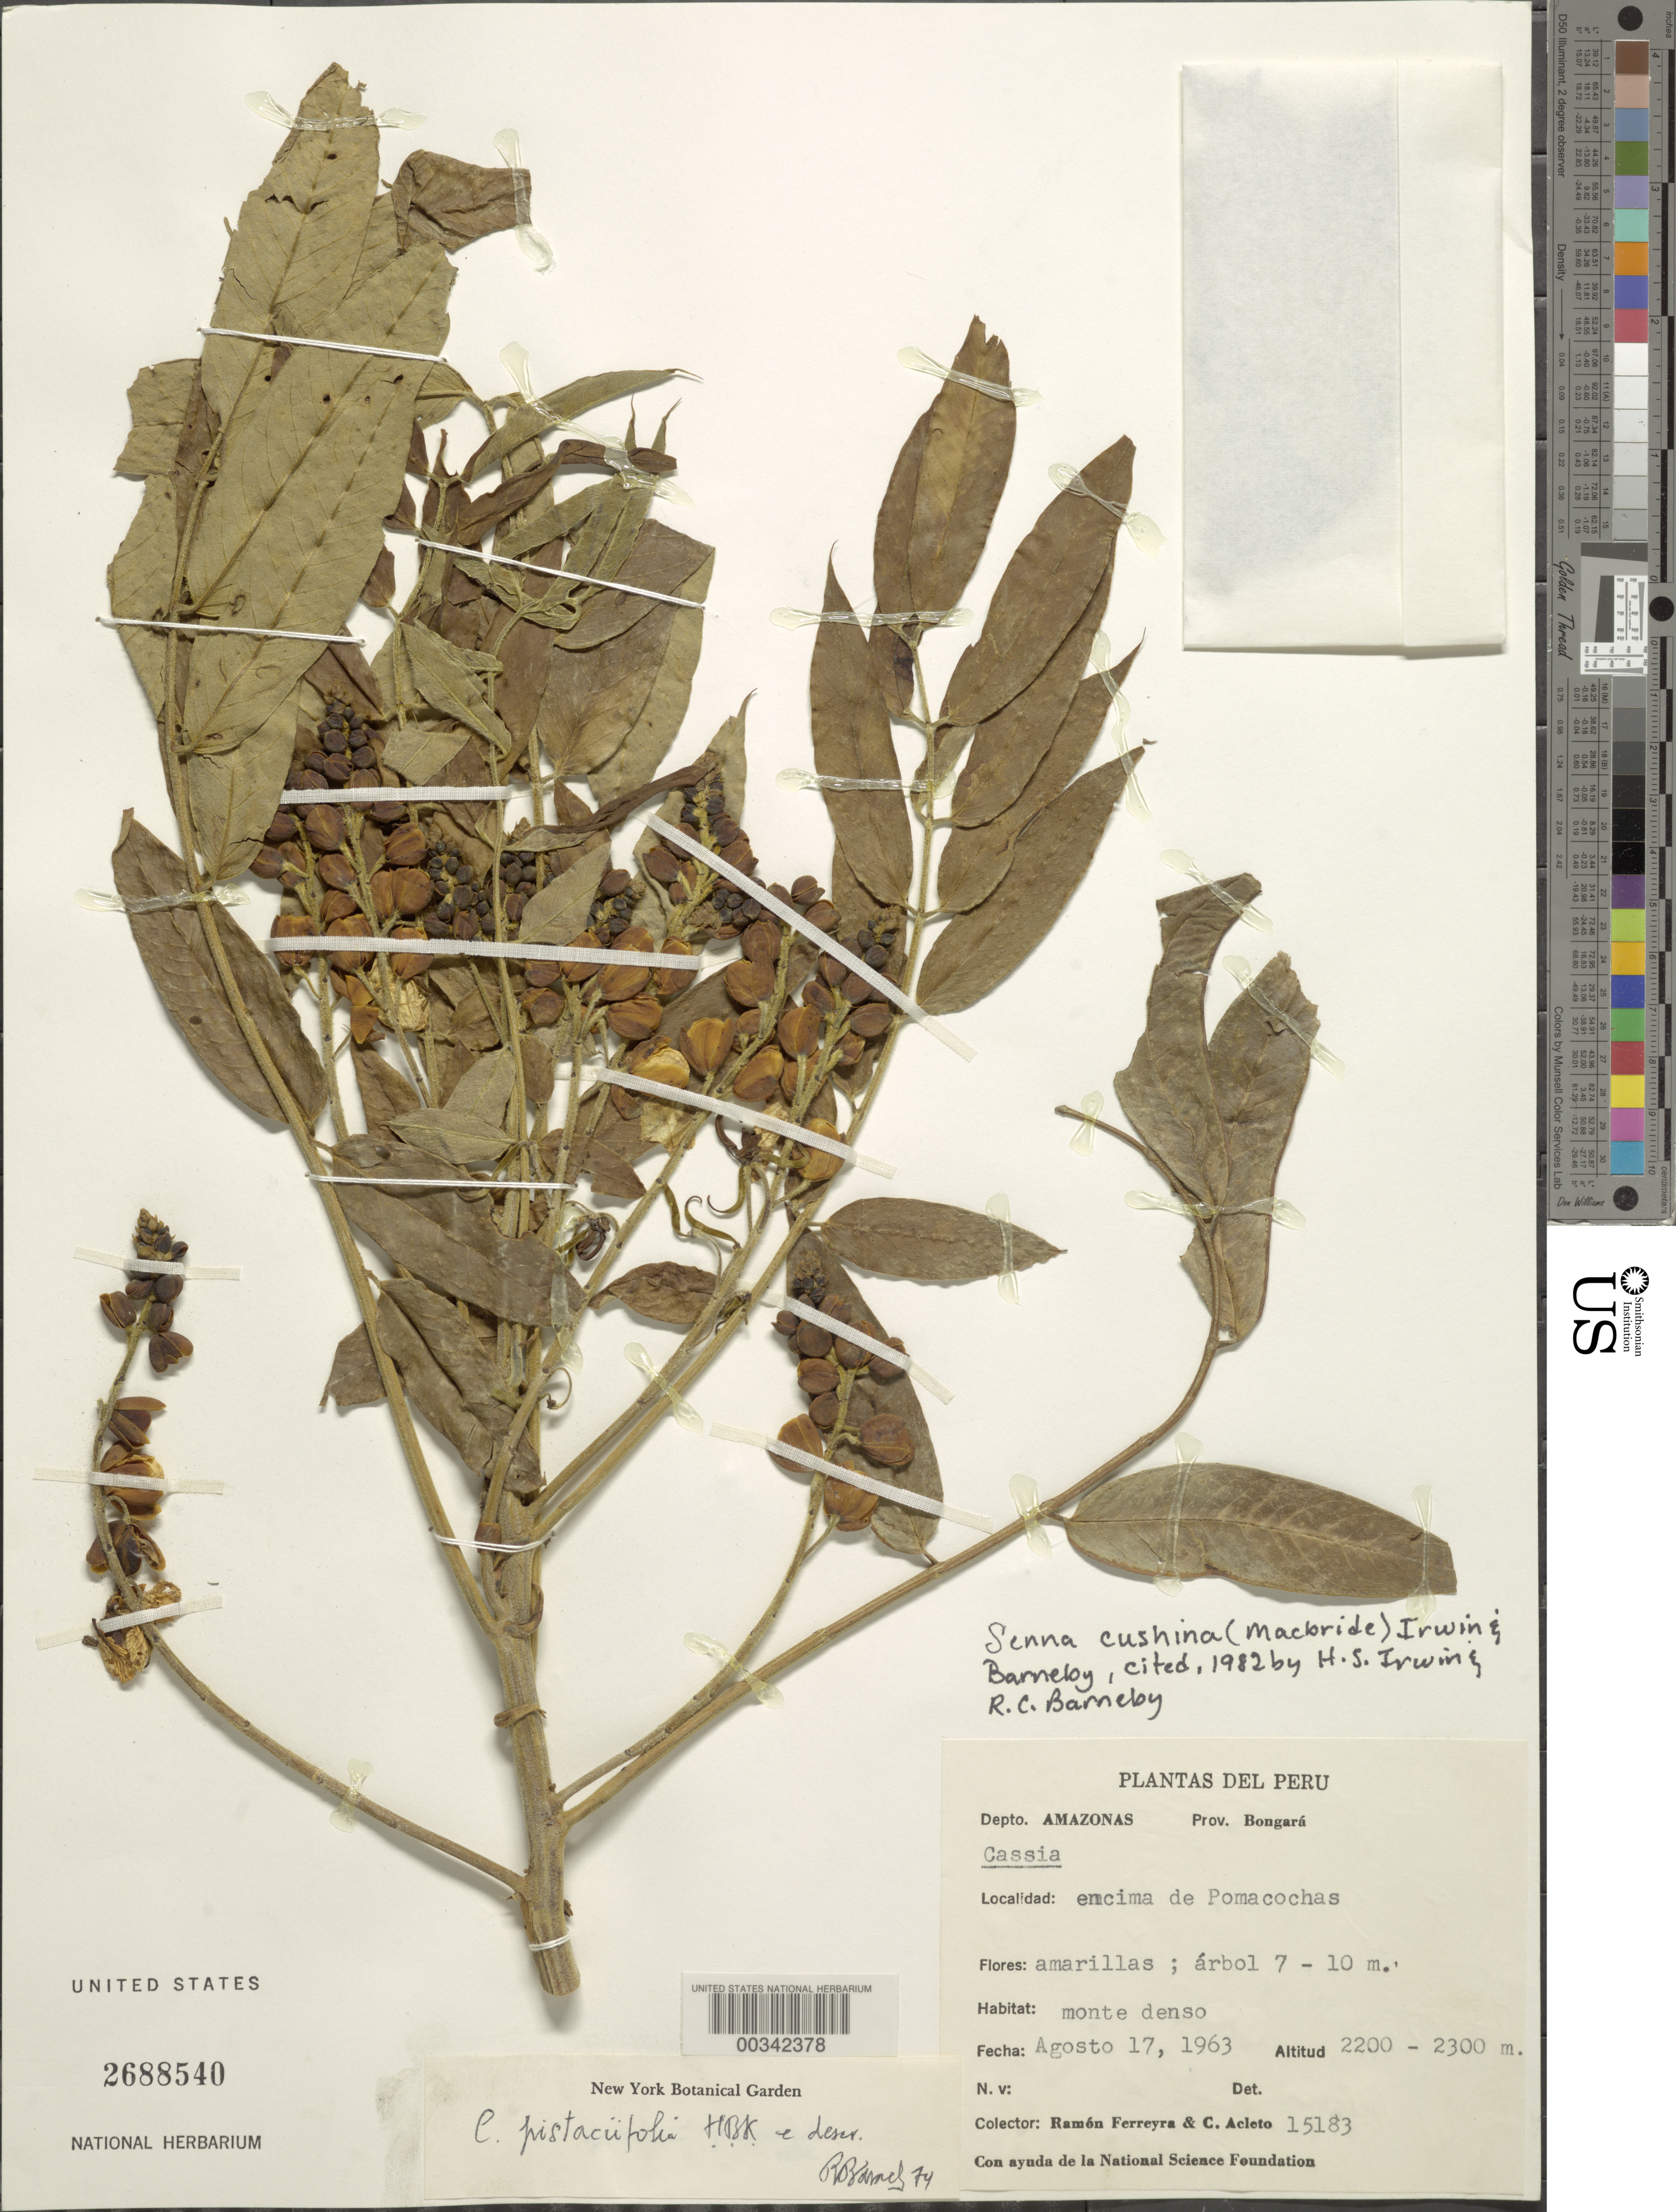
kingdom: Plantae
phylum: Tracheophyta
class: Magnoliopsida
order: Fabales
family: Fabaceae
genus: Senna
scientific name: Senna cushina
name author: (J.F. Macbr.) H.S. Irwin & Barneby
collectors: R. A. Ferreyra & C. Acleto O.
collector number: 15183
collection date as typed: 17 Aug 1963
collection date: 1963-08-17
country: Peru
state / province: Amazonas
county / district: Bongará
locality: encima de Pomacochas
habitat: Monte denso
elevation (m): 2200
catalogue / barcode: US 2688540